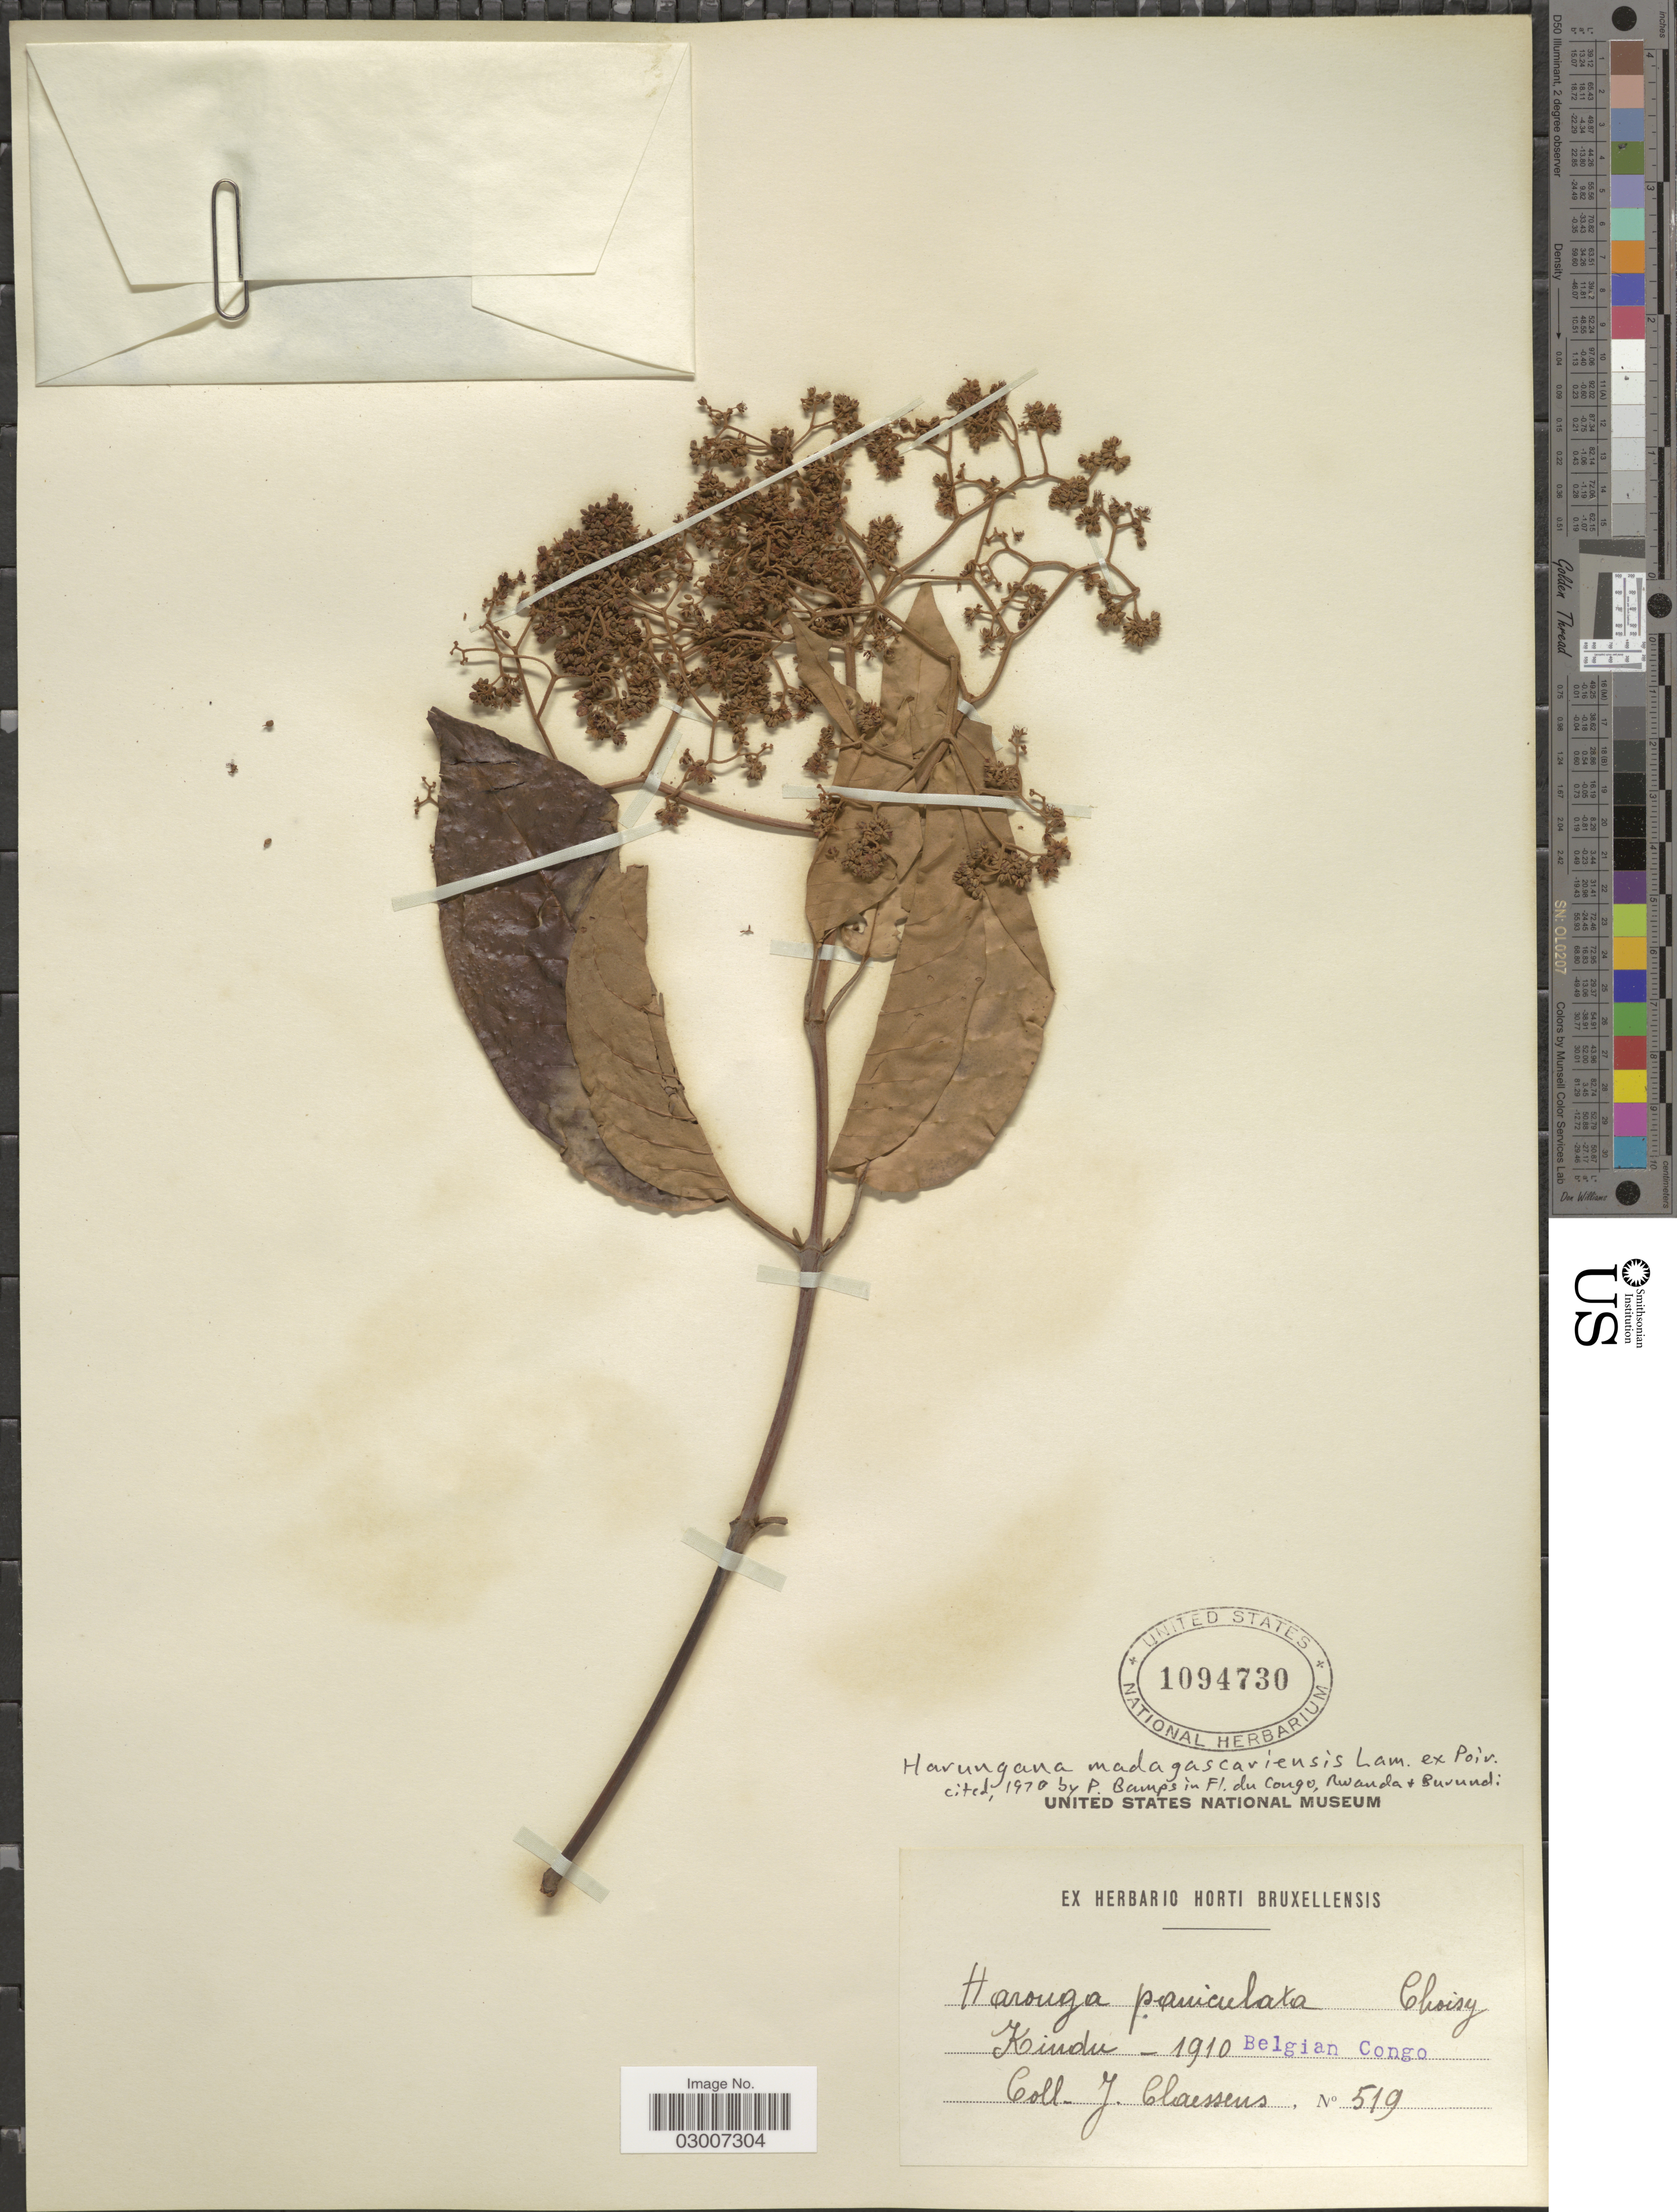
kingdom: Plantae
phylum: Tracheophyta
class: Magnoliopsida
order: Malpighiales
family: Hypericaceae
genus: Harungana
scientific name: Harungana madagascariensis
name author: Lam. ex Poir.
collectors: J. Claessens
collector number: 519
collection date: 1910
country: Congo, Democratic Republic of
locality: Kindu.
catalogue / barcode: US 1094730